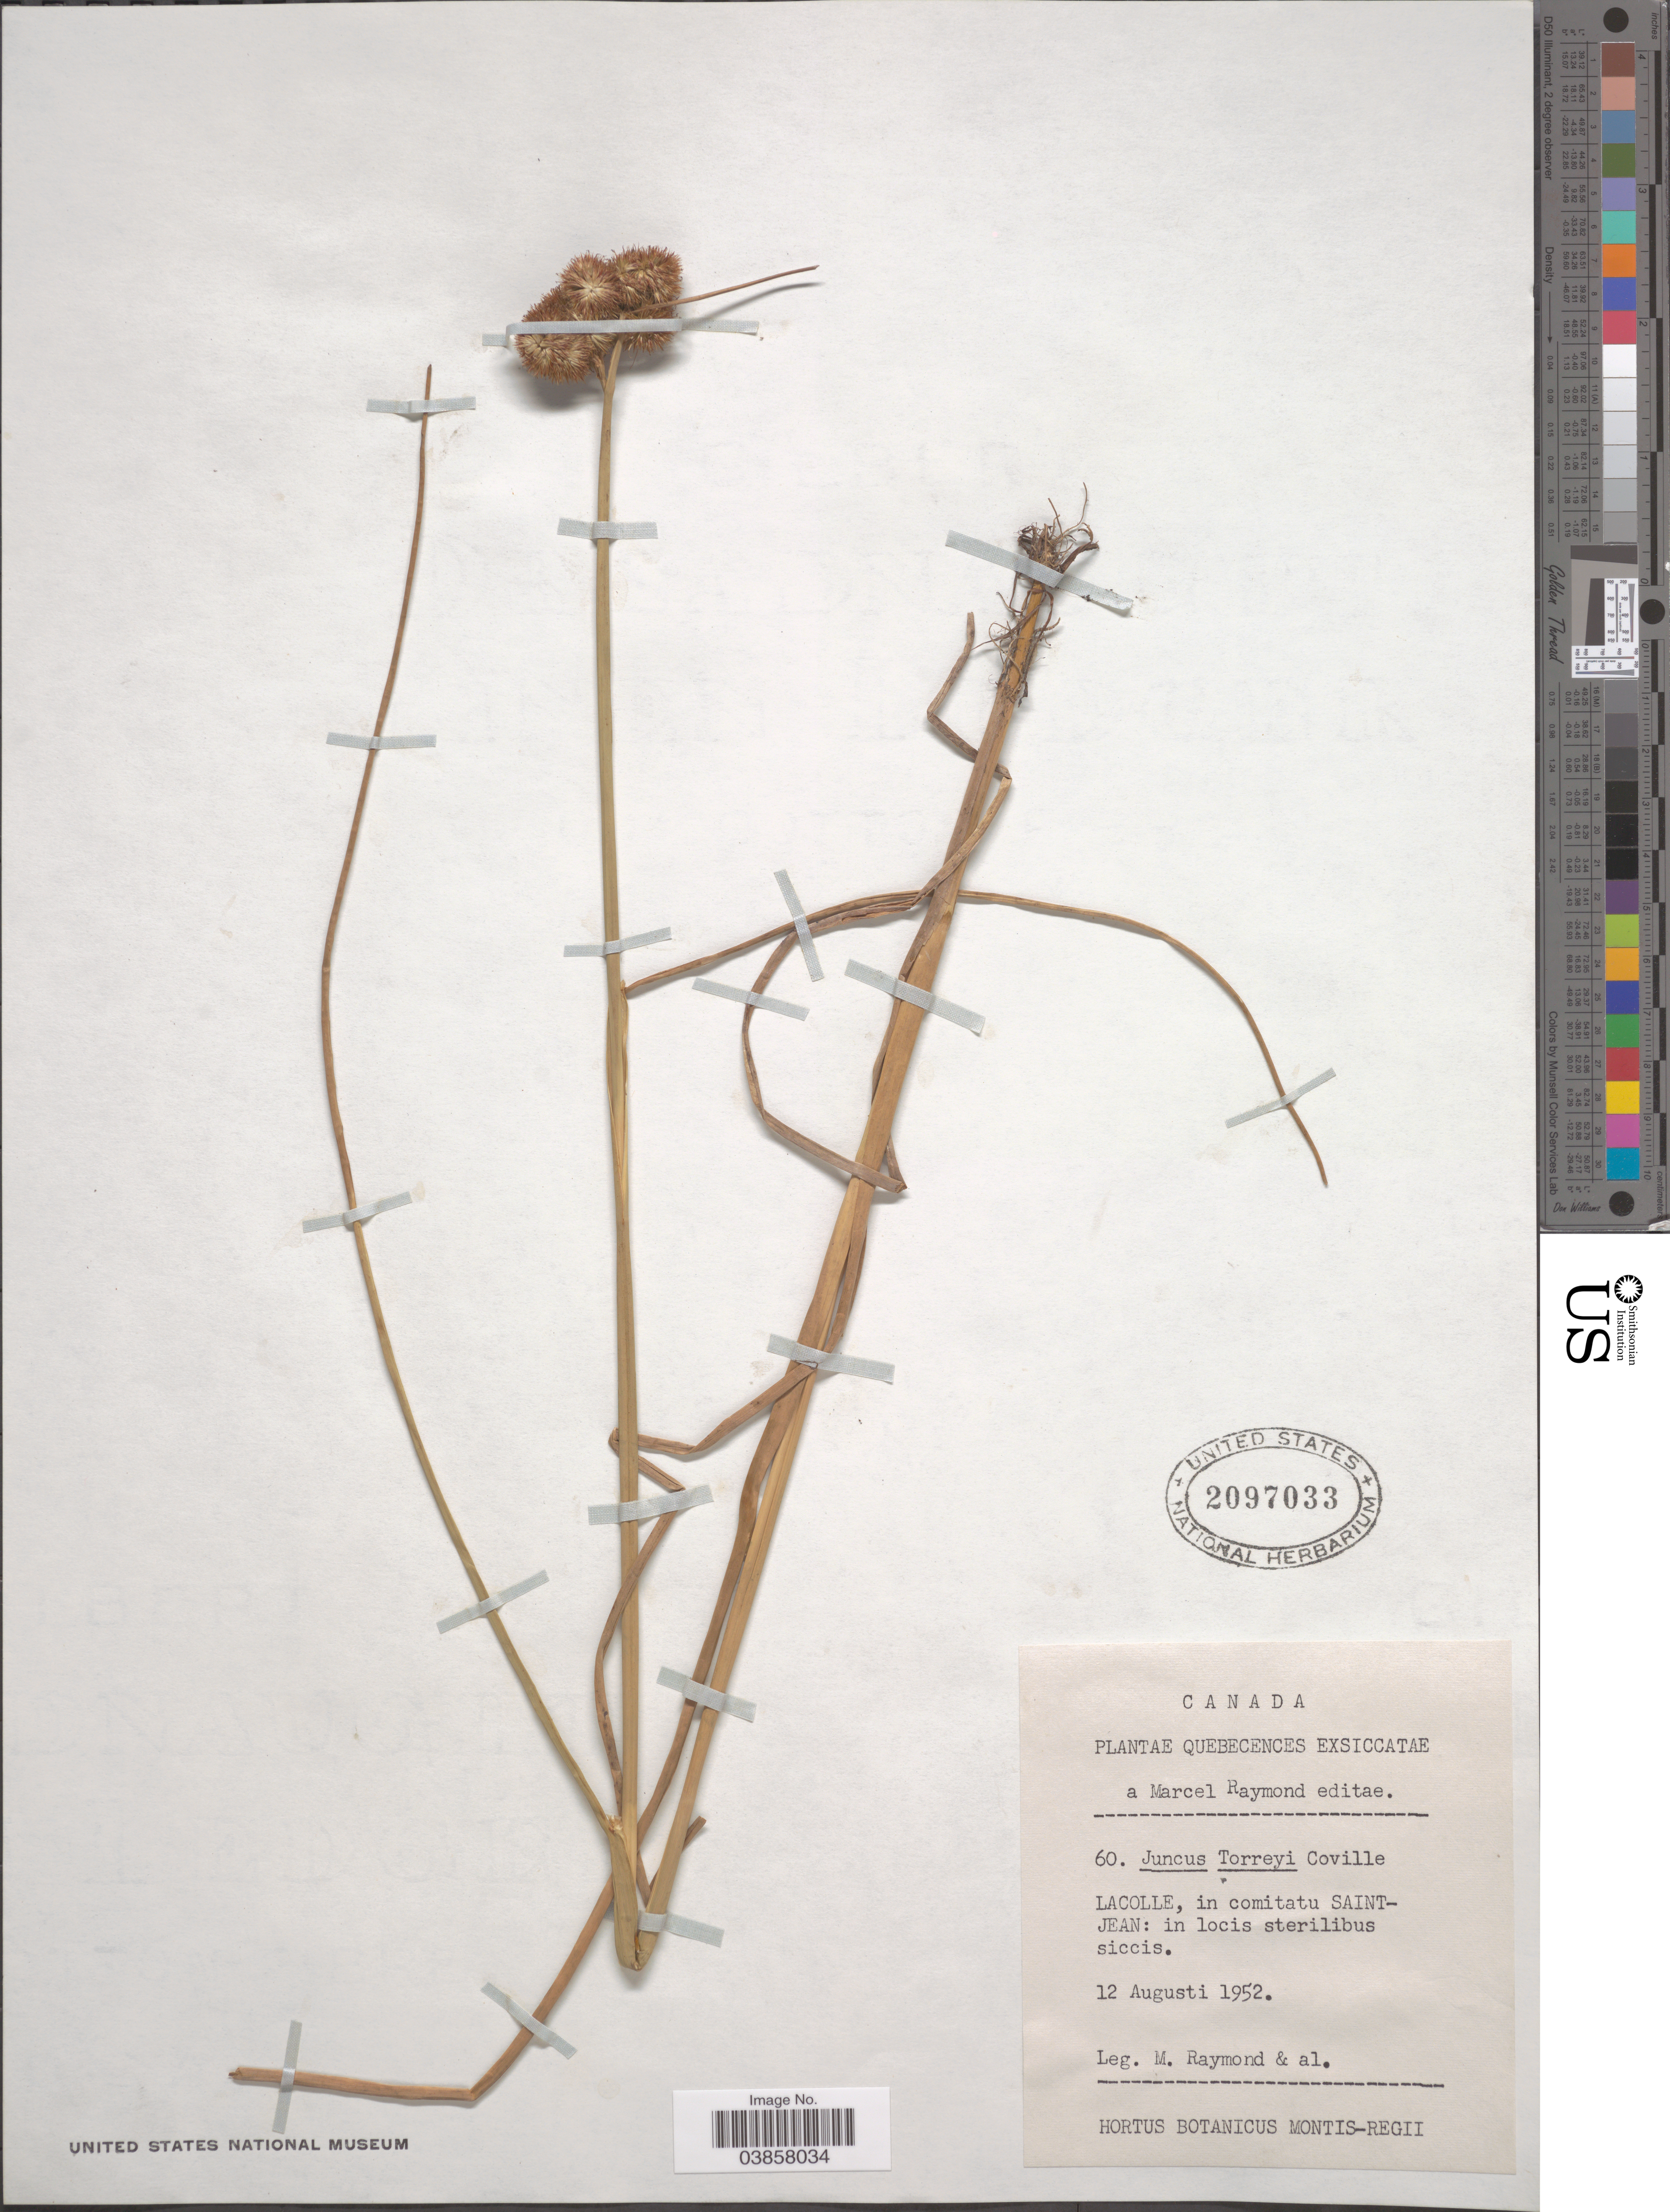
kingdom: Plantae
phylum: Tracheophyta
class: Liliopsida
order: Poales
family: Juncaceae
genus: Juncus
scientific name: Juncus torreyi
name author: Coville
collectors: M. Raymond & et al.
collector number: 60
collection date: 1952-08-12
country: Canada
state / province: Quebec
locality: Lacole, in comitatu Saint-Jean: in locis sterilbus siccis.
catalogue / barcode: US 2097033